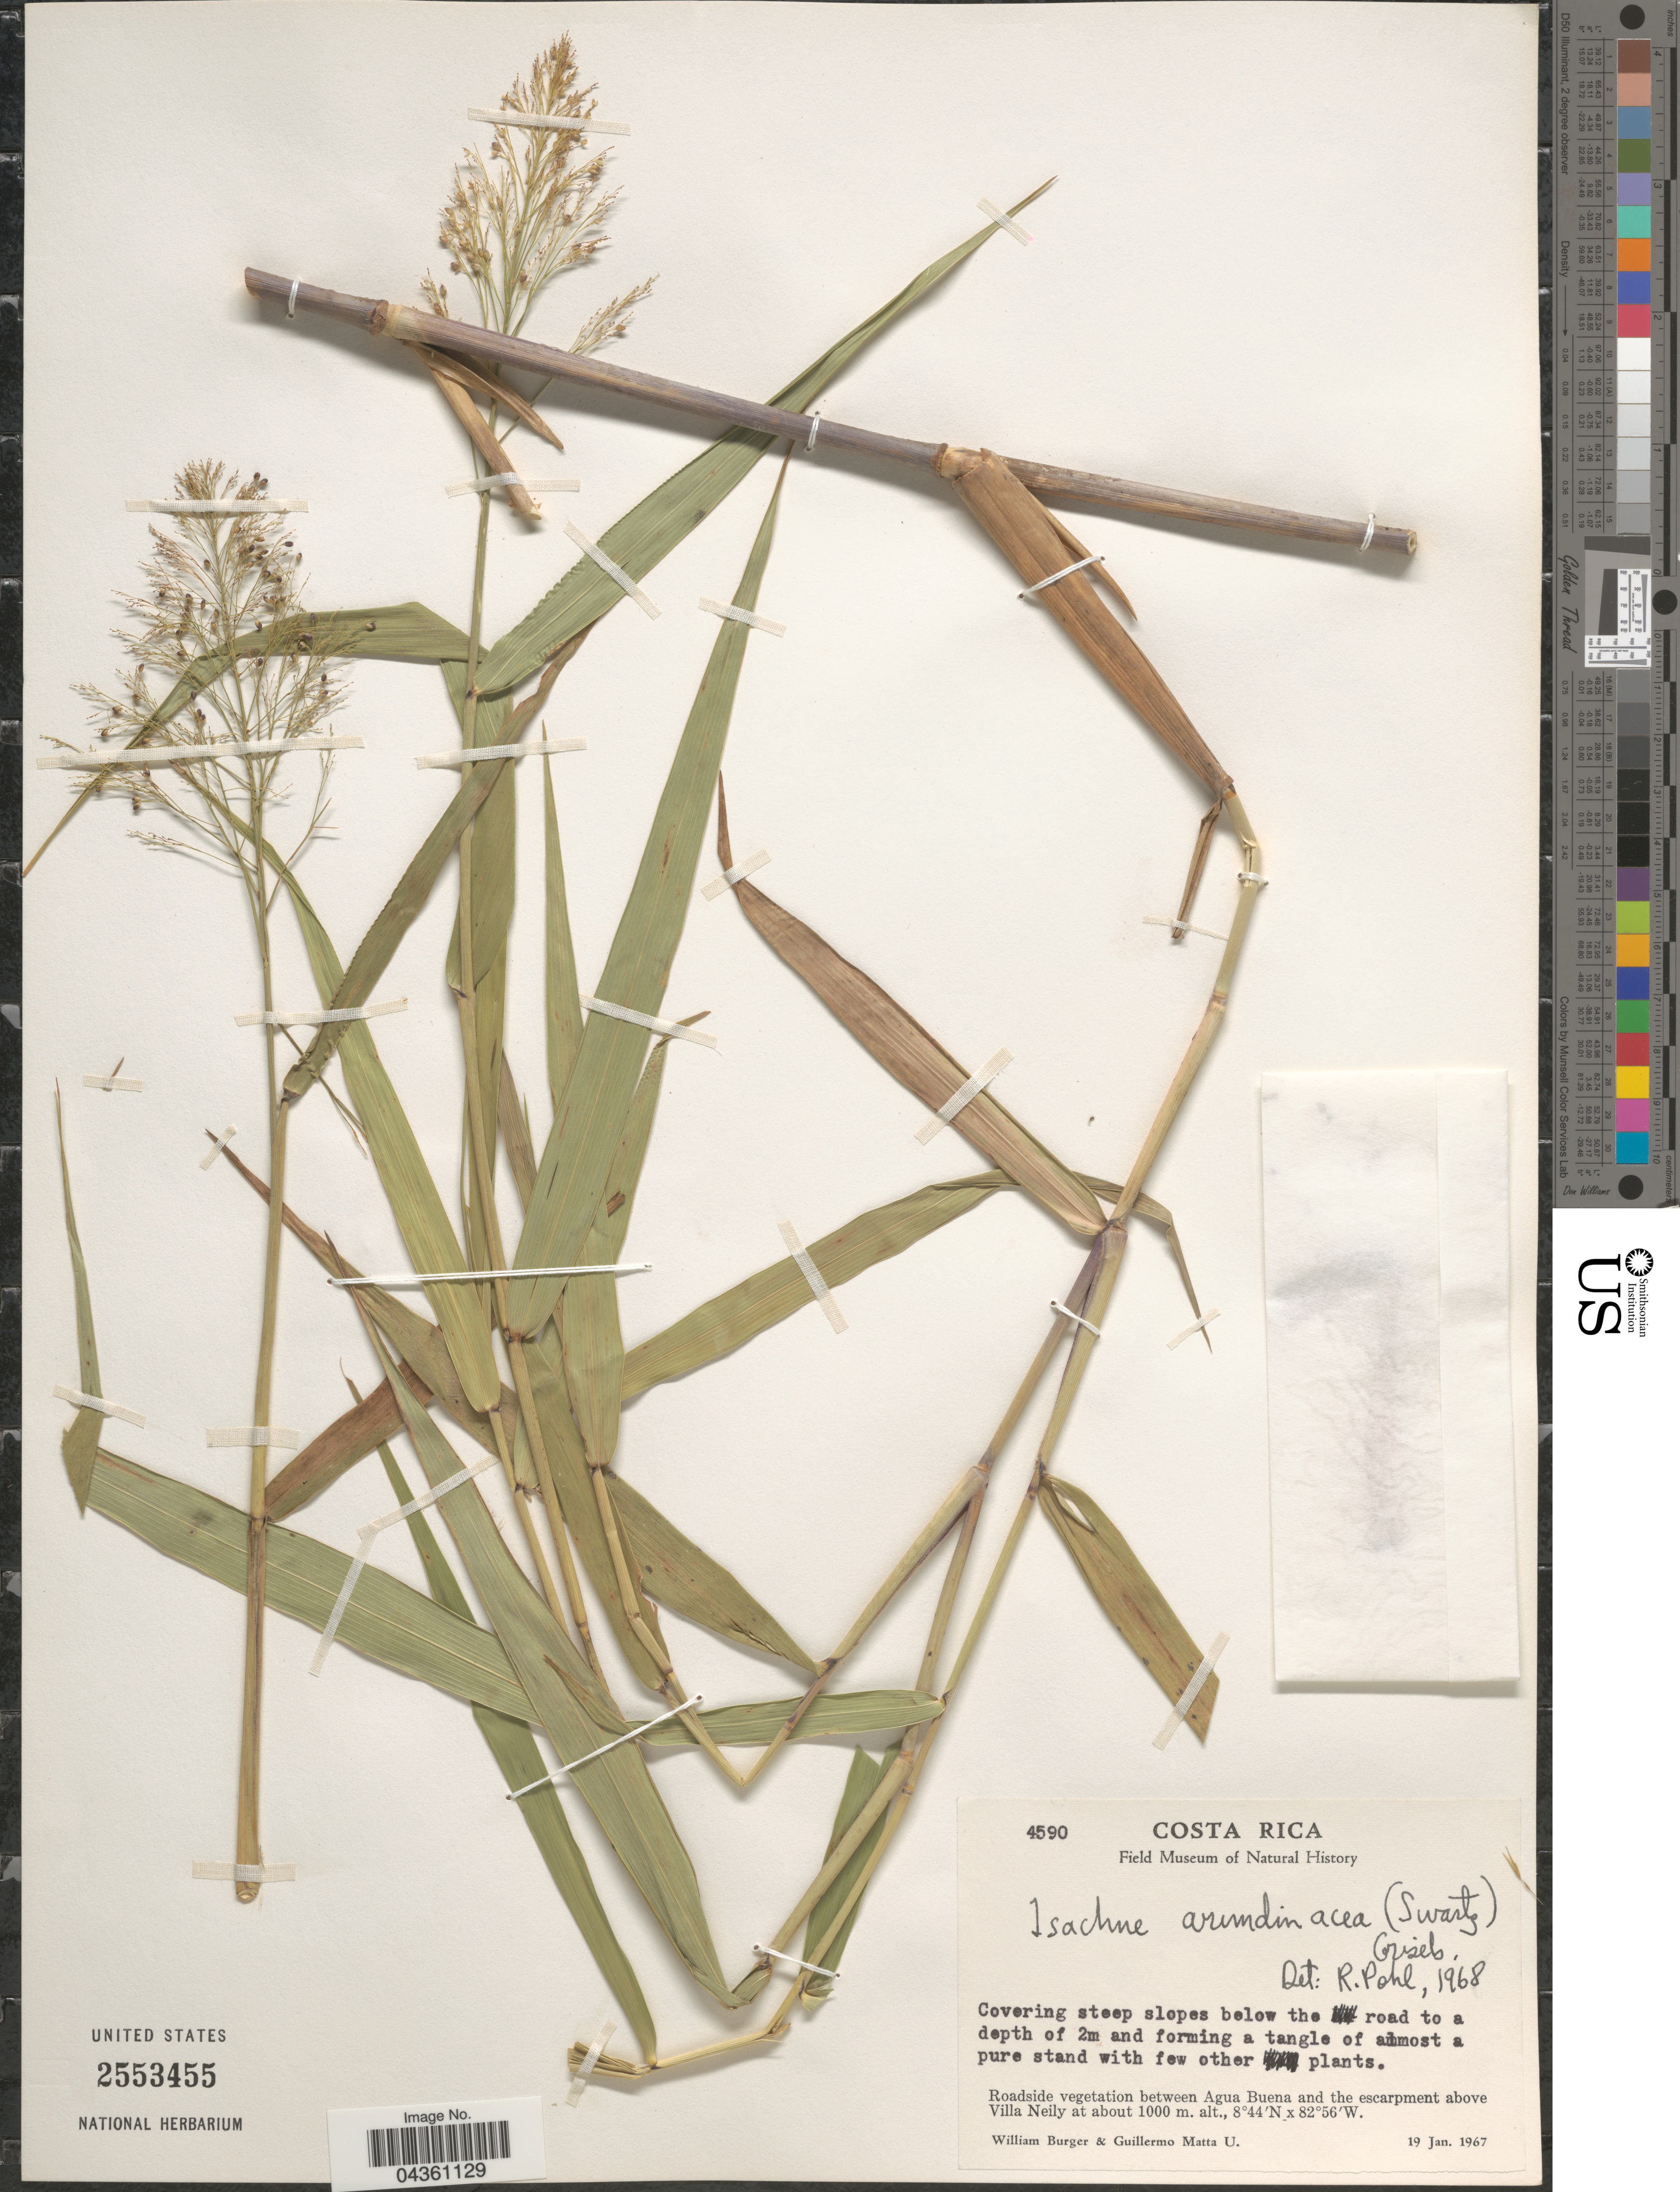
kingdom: Plantae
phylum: Tracheophyta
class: Liliopsida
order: Poales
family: Poaceae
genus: Isachne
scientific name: Isachne arundinacea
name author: (Sw.) Griseb.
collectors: W. Burger & G. Matta U.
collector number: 4590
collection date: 1967-01-19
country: Costa Rica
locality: Between Agua Buena and the escarpment above Villa Neily.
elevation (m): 1000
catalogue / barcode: US 2553455